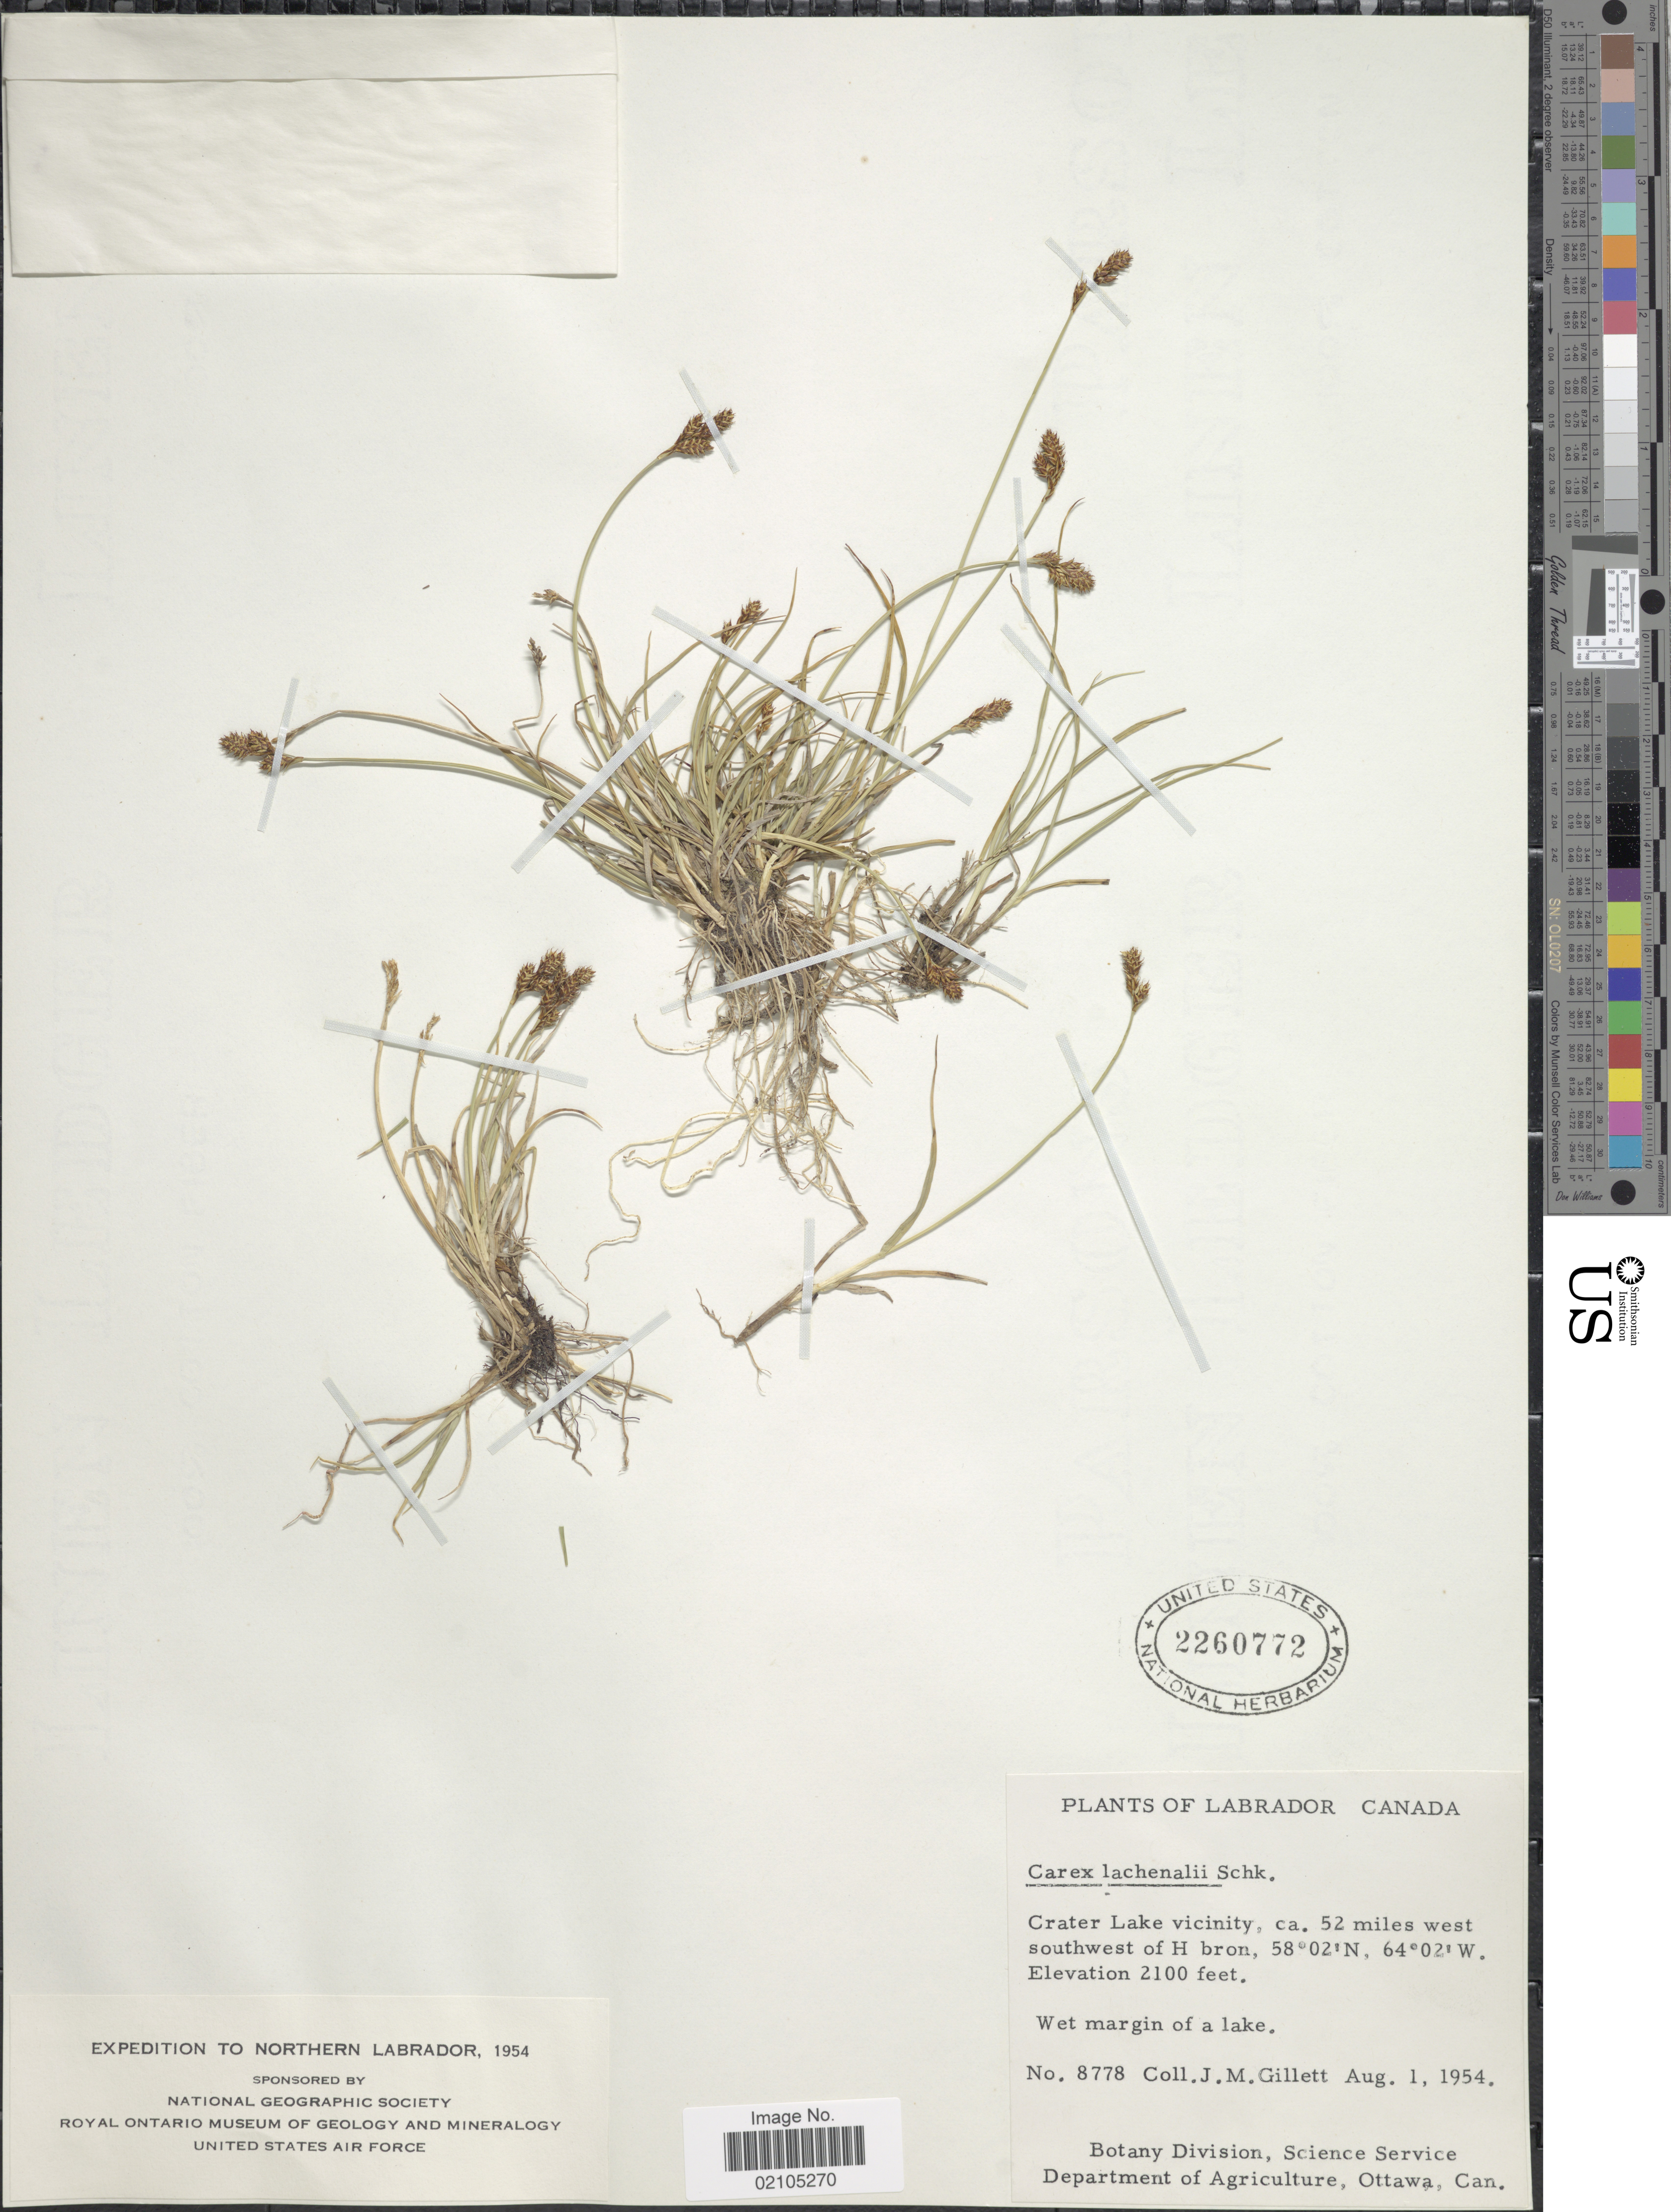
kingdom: Plantae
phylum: Tracheophyta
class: Liliopsida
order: Poales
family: Cyperaceae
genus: Carex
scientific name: Carex lachenalii subsp. lachenalii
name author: Schkuhr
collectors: J. M. Gillett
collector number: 8778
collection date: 1954-08-01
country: Canada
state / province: Newfoundland and Labrador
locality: Labrador, Canada, Crater lake vicinity, ca. 52 miles west southwest of H bron. Wet margin of lake.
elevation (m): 640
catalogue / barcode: US 2260772